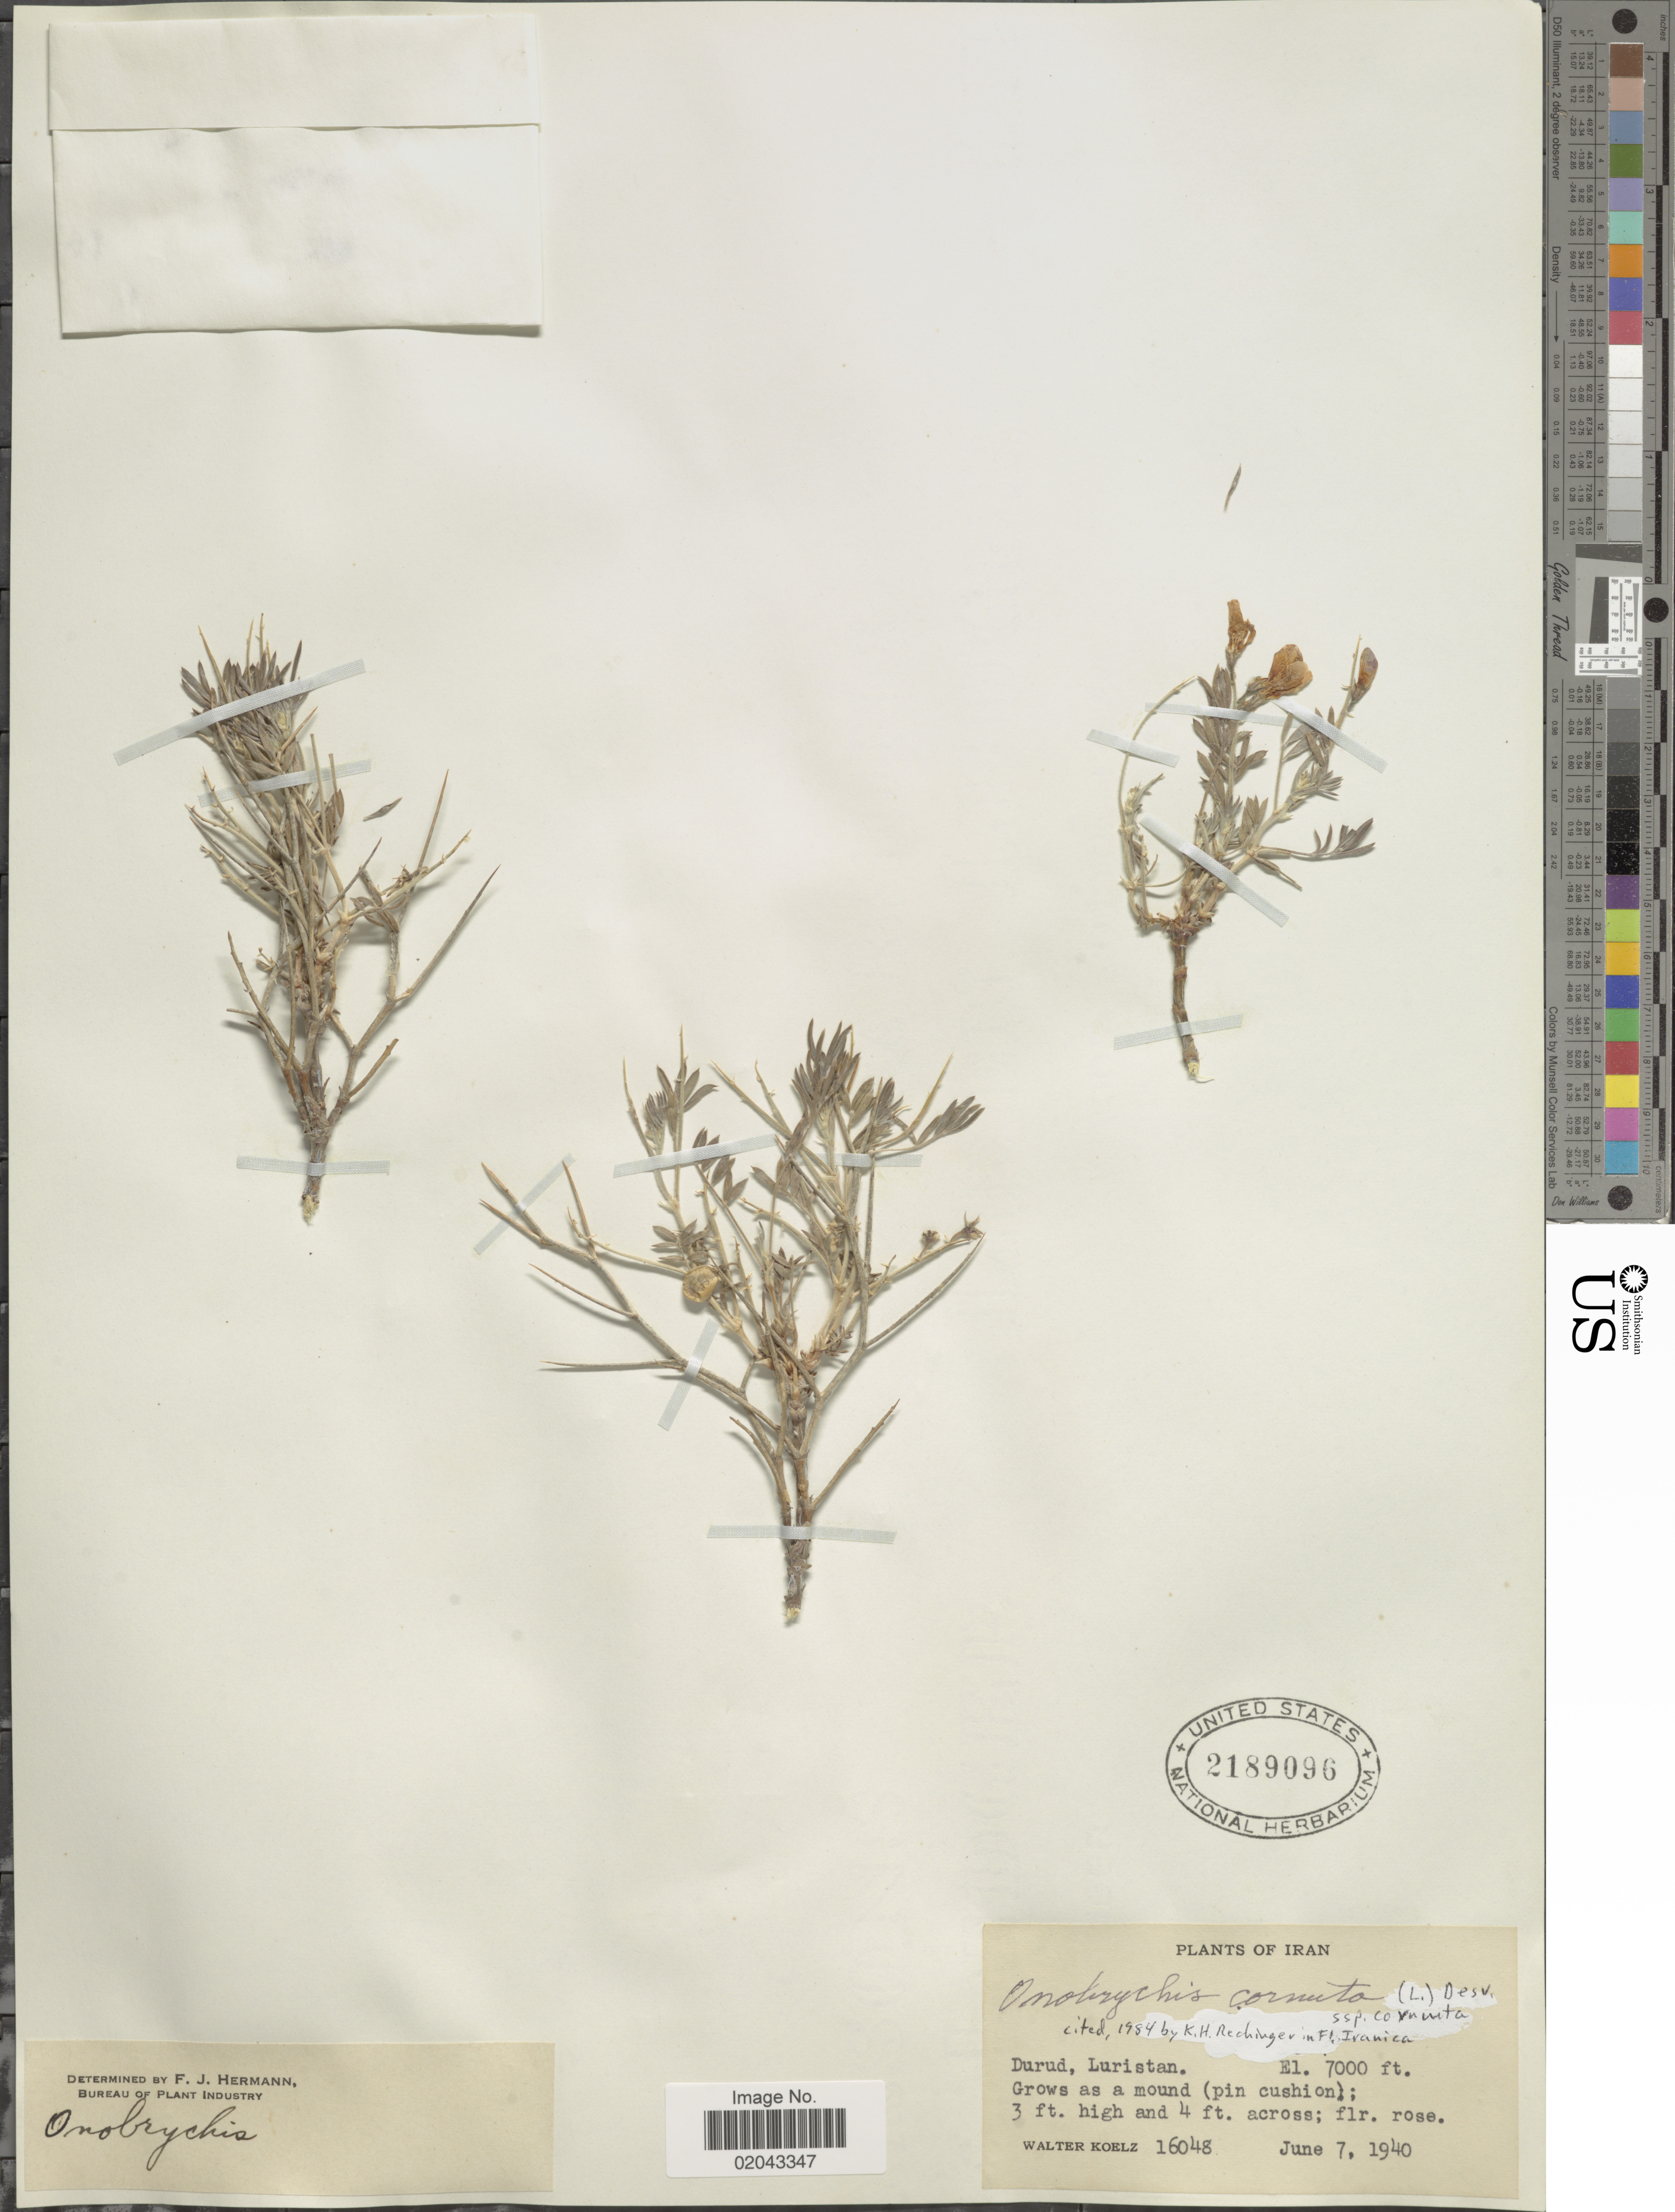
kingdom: Plantae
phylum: Tracheophyta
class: Magnoliopsida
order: Fabales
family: Fabaceae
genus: Onobrychis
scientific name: Onobrychis cornuta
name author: (L.) Desv.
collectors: W. N. Koelz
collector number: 16048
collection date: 1940-06-07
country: Iran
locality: Durud, Luristan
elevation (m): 2134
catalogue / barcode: US 2189096